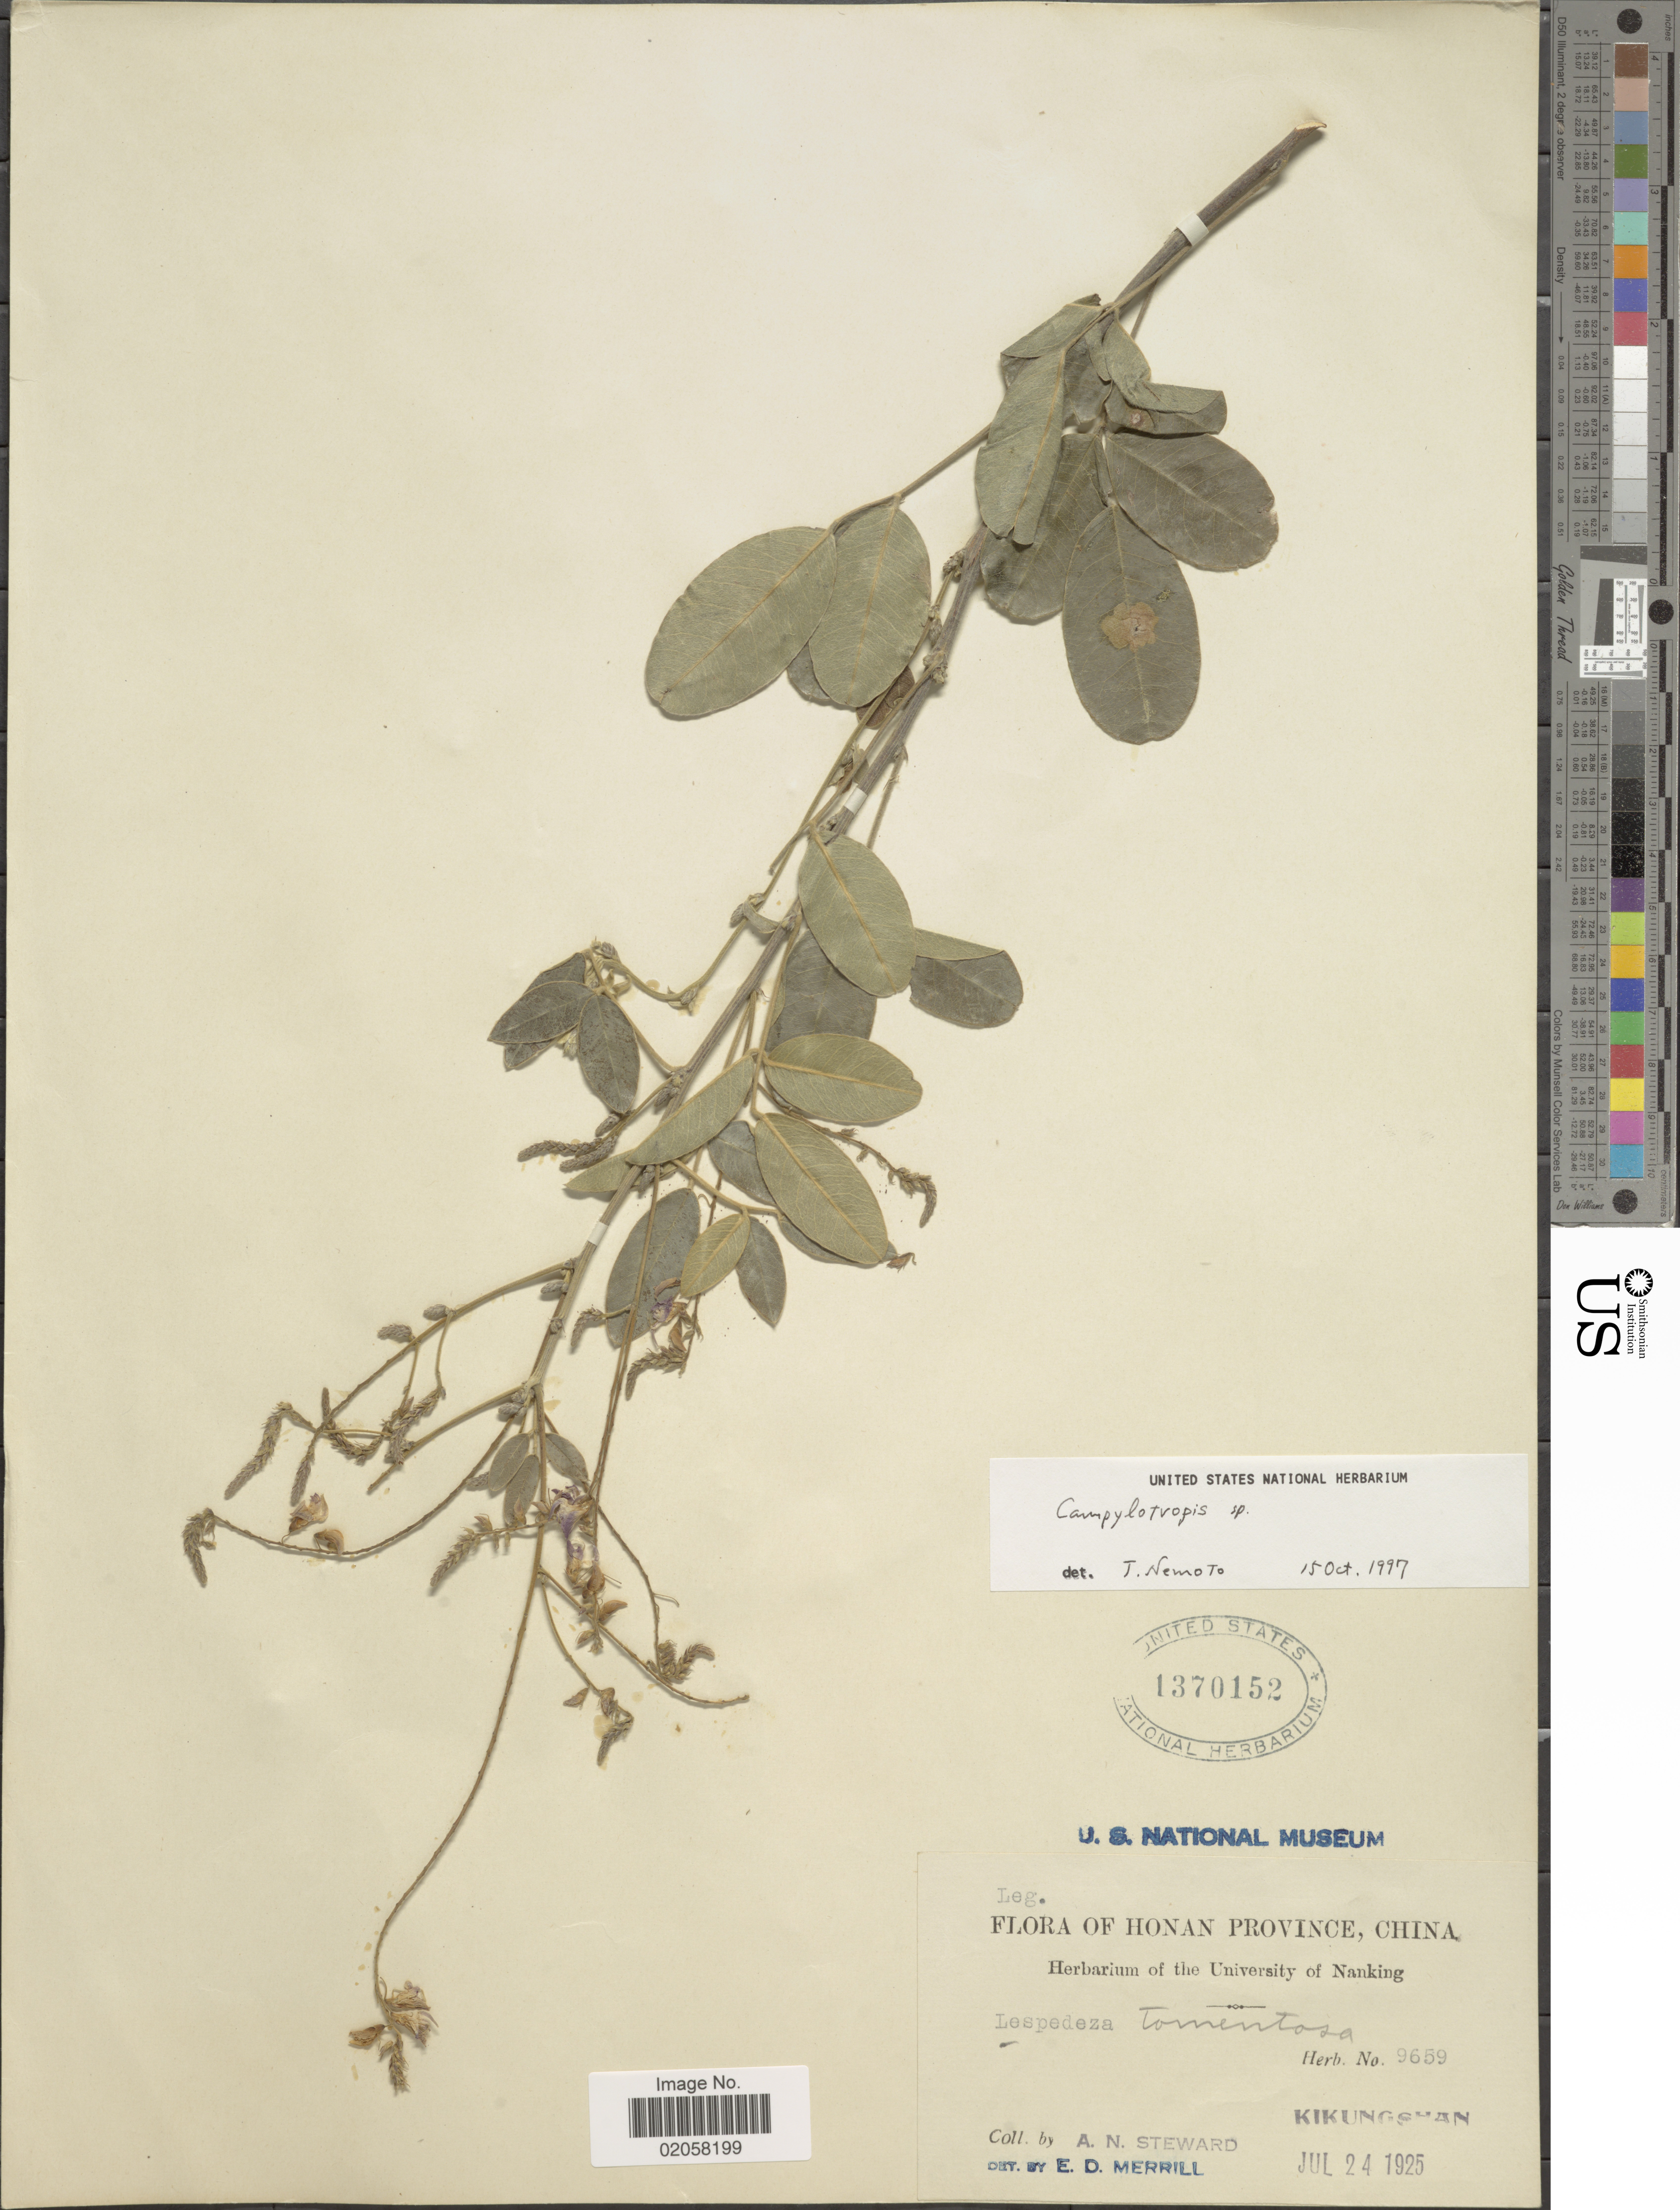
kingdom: Plantae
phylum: Tracheophyta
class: Magnoliopsida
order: Fabales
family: Fabaceae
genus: Campylotropis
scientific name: Campylotropis sp.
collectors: A. N. Steward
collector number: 9659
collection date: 1925-07-24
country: China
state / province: Henan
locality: Honan Province, Kikungshan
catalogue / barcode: US 1370152